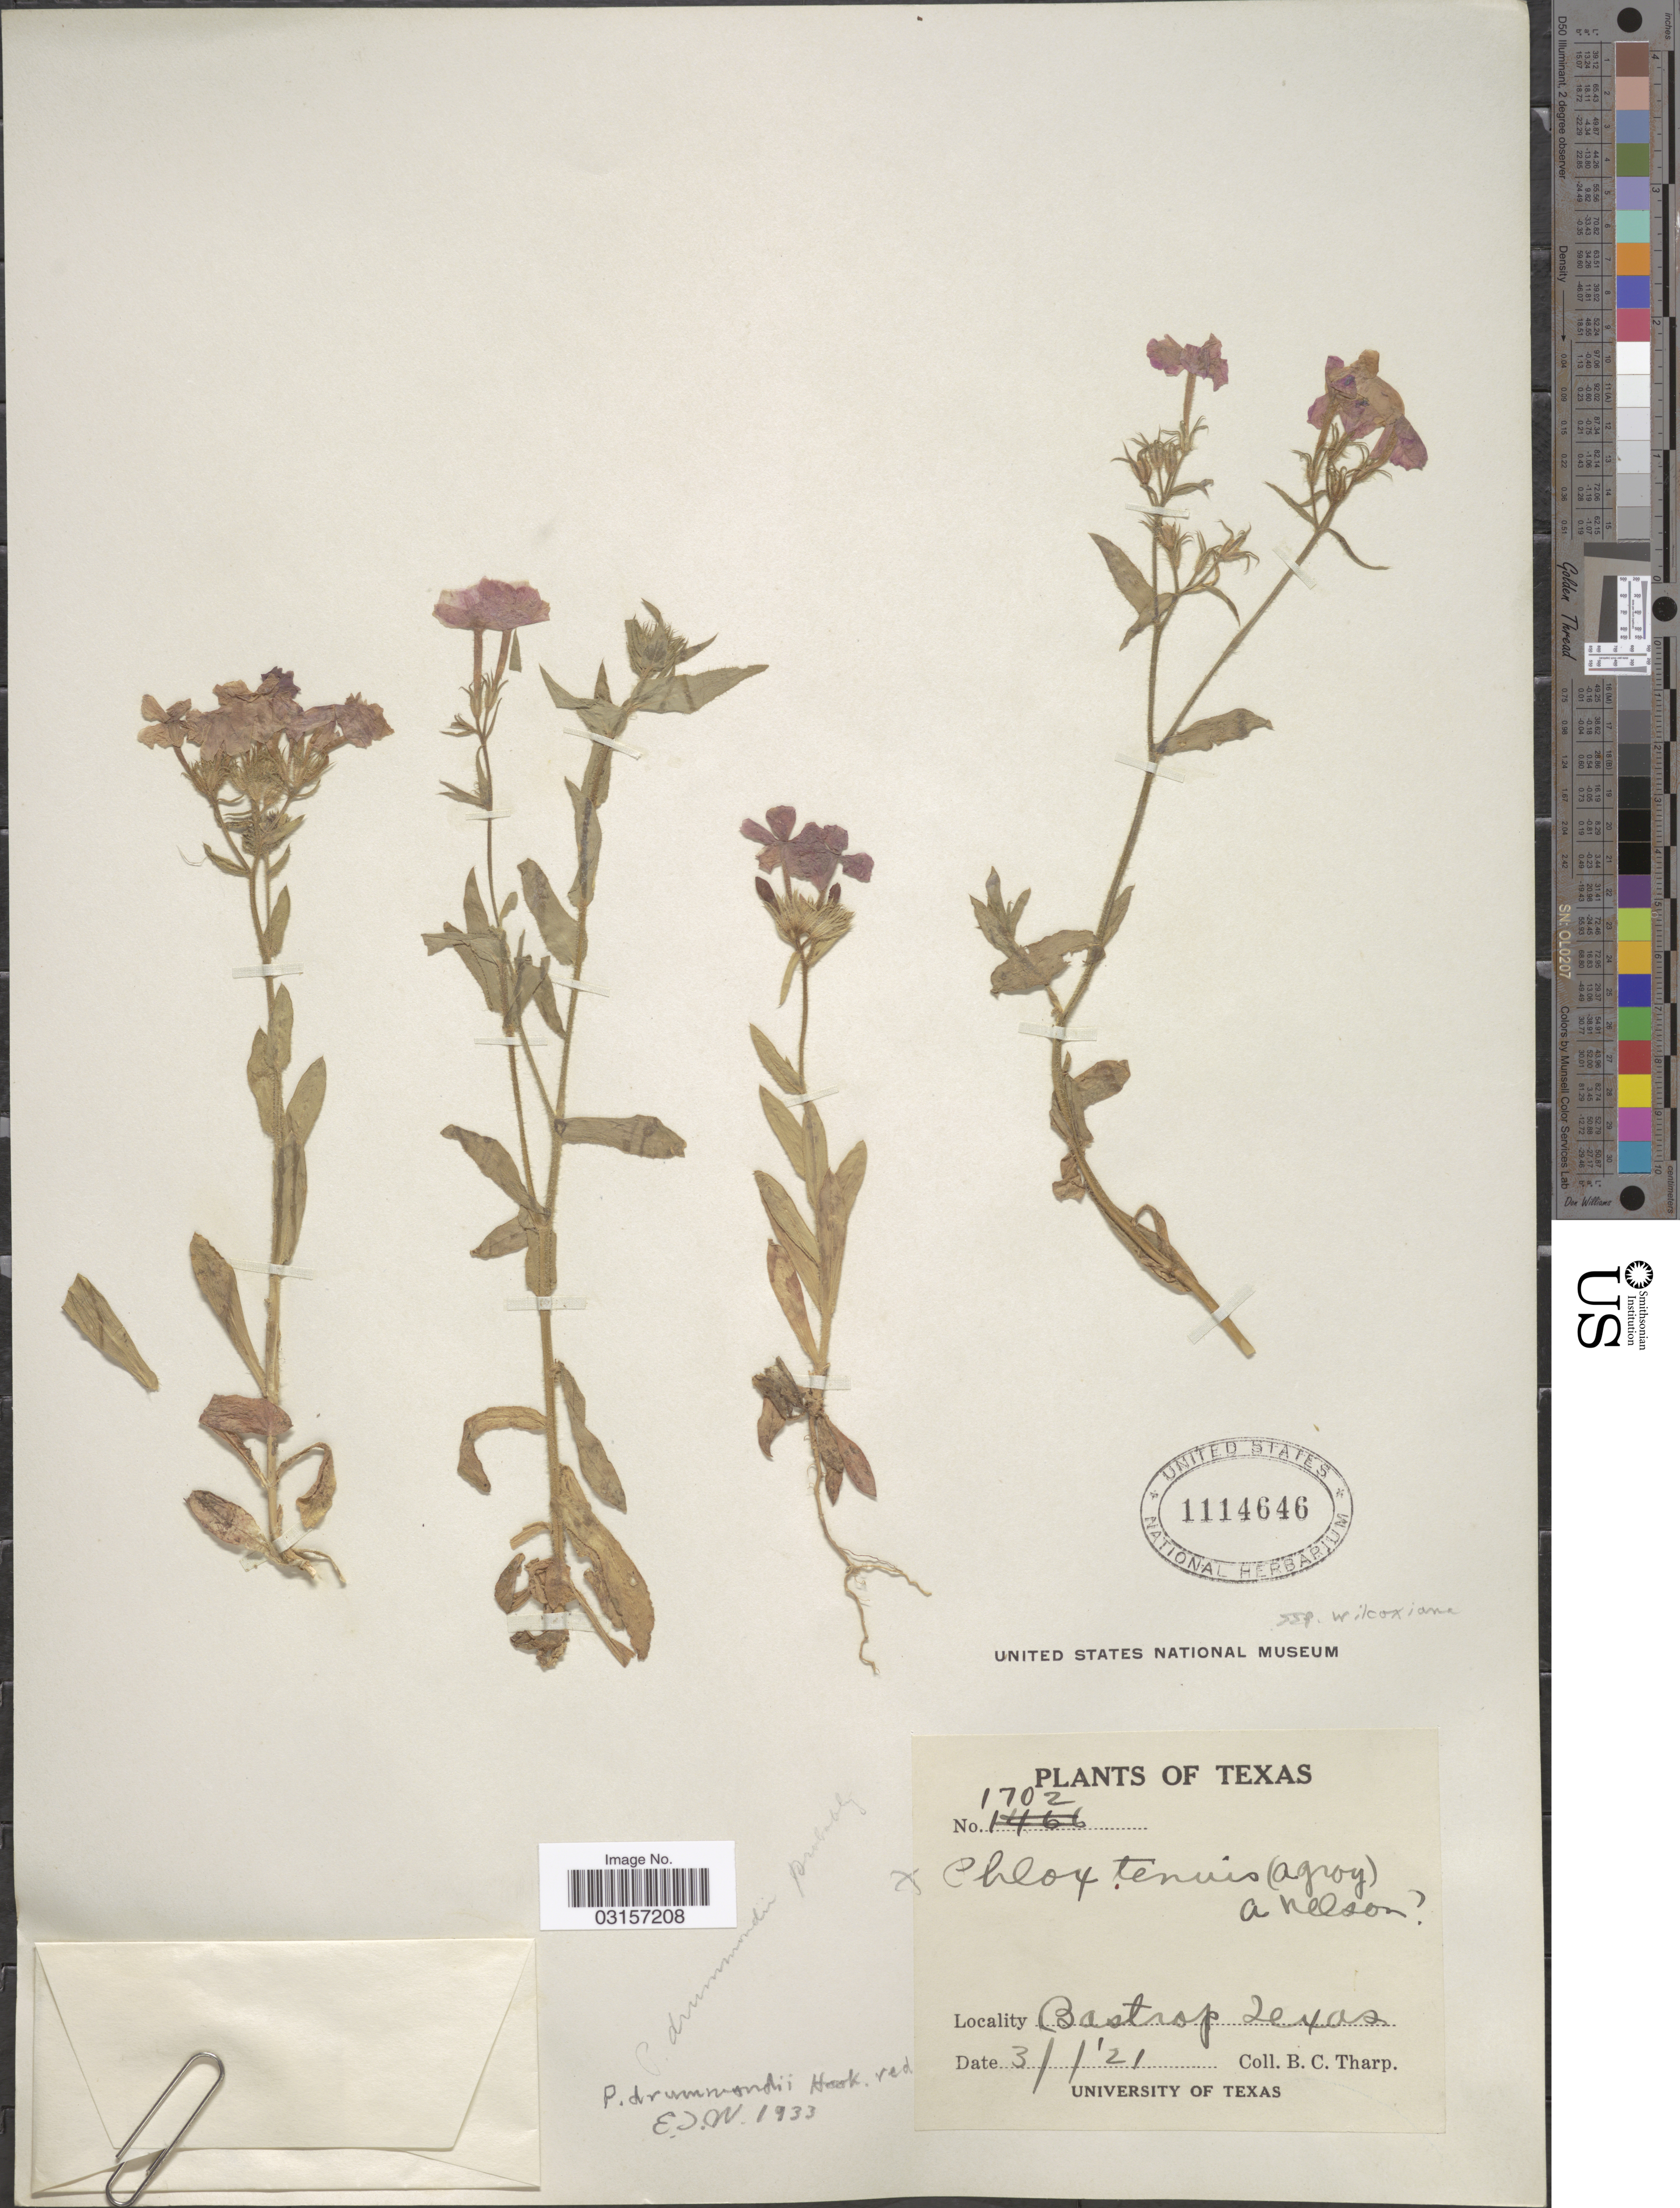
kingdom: Plantae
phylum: Tracheophyta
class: Magnoliopsida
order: Ericales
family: Polemoniaceae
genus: Phlox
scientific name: Phlox drummondii subsp. wilcoxiana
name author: Wherry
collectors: B. C. Tharp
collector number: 1702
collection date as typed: Transcribed d/m/y: 1/3/21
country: United States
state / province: Texas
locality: Bastrop, Texas.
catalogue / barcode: US 1114646